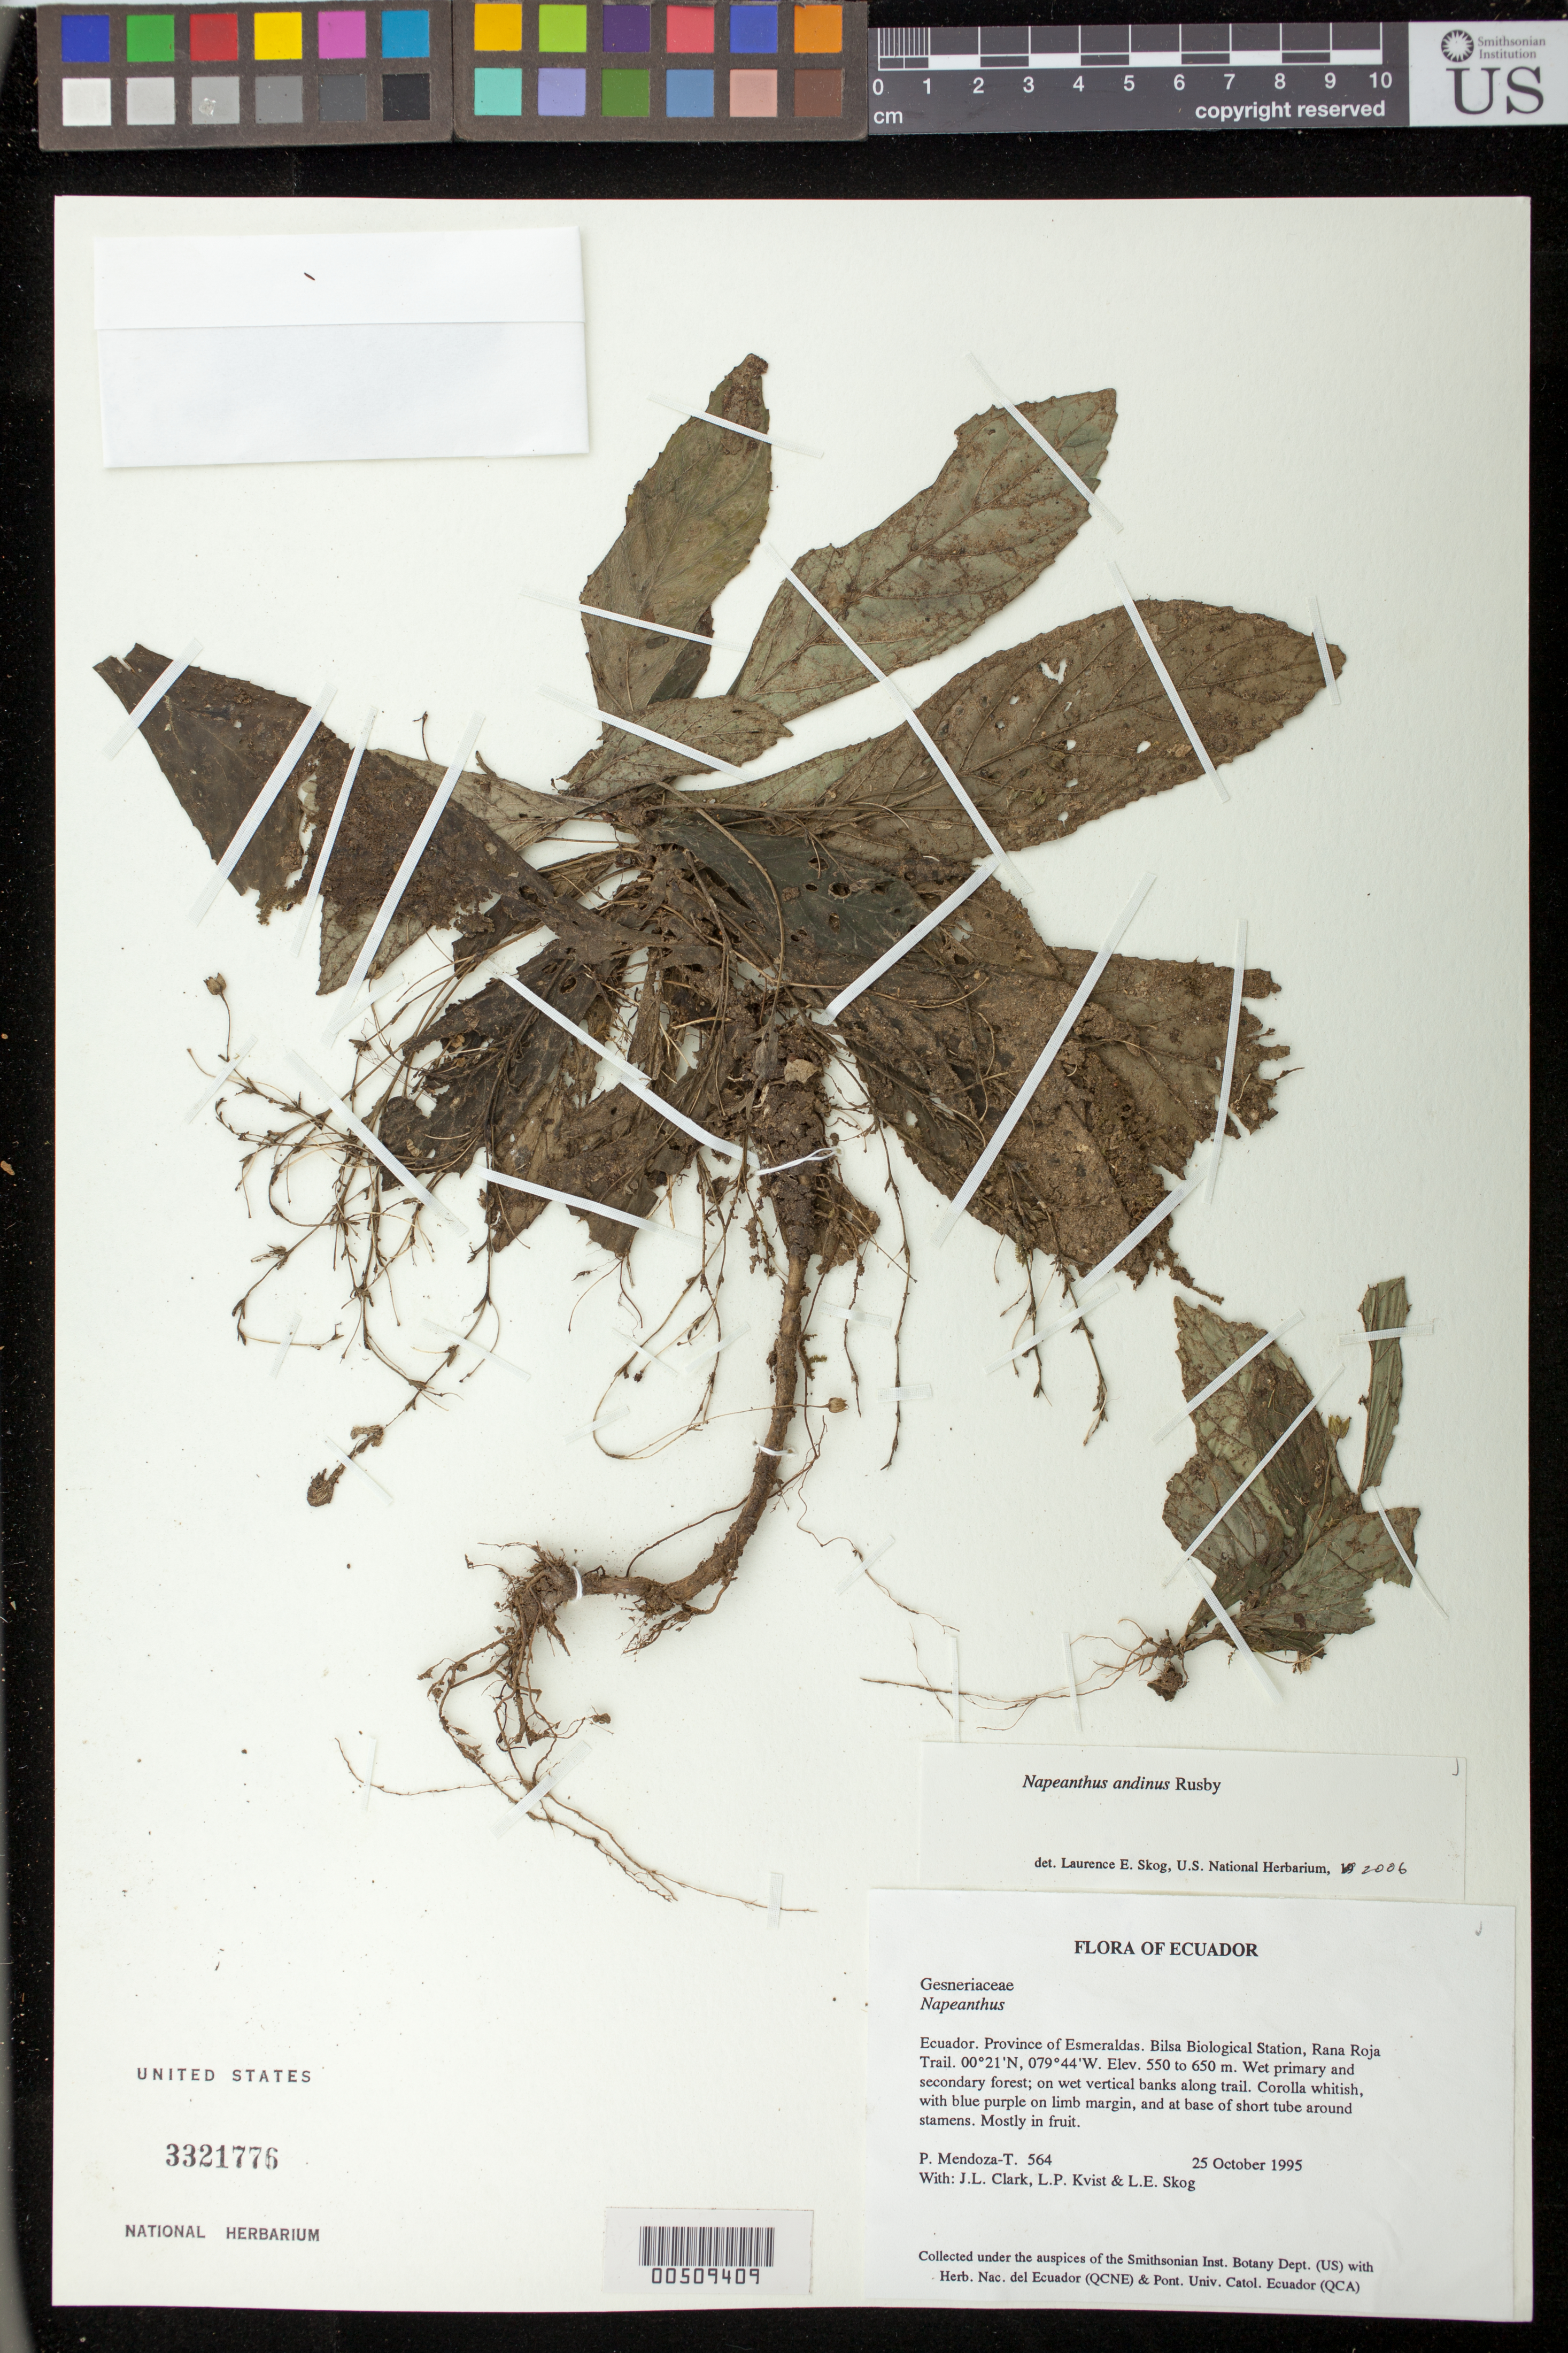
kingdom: Plantae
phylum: Tracheophyta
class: Magnoliopsida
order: Lamiales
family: Gesneriaceae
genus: Napeanthus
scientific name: Napeanthus andinus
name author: Rusby ex Donn. Sm.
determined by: Skog, Laurence E.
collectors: P. Mendoza-T., J. L. Clark, L. P. Kvist & L. E. Skog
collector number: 564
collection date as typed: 25 Oct 1995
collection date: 1995-10-25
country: Ecuador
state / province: Esmeraldas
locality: Bilsa Biological Station, Rana Roja Trail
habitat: Wet primary and secondary forest; on wet vertical banks along trail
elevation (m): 550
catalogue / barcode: US 3321776